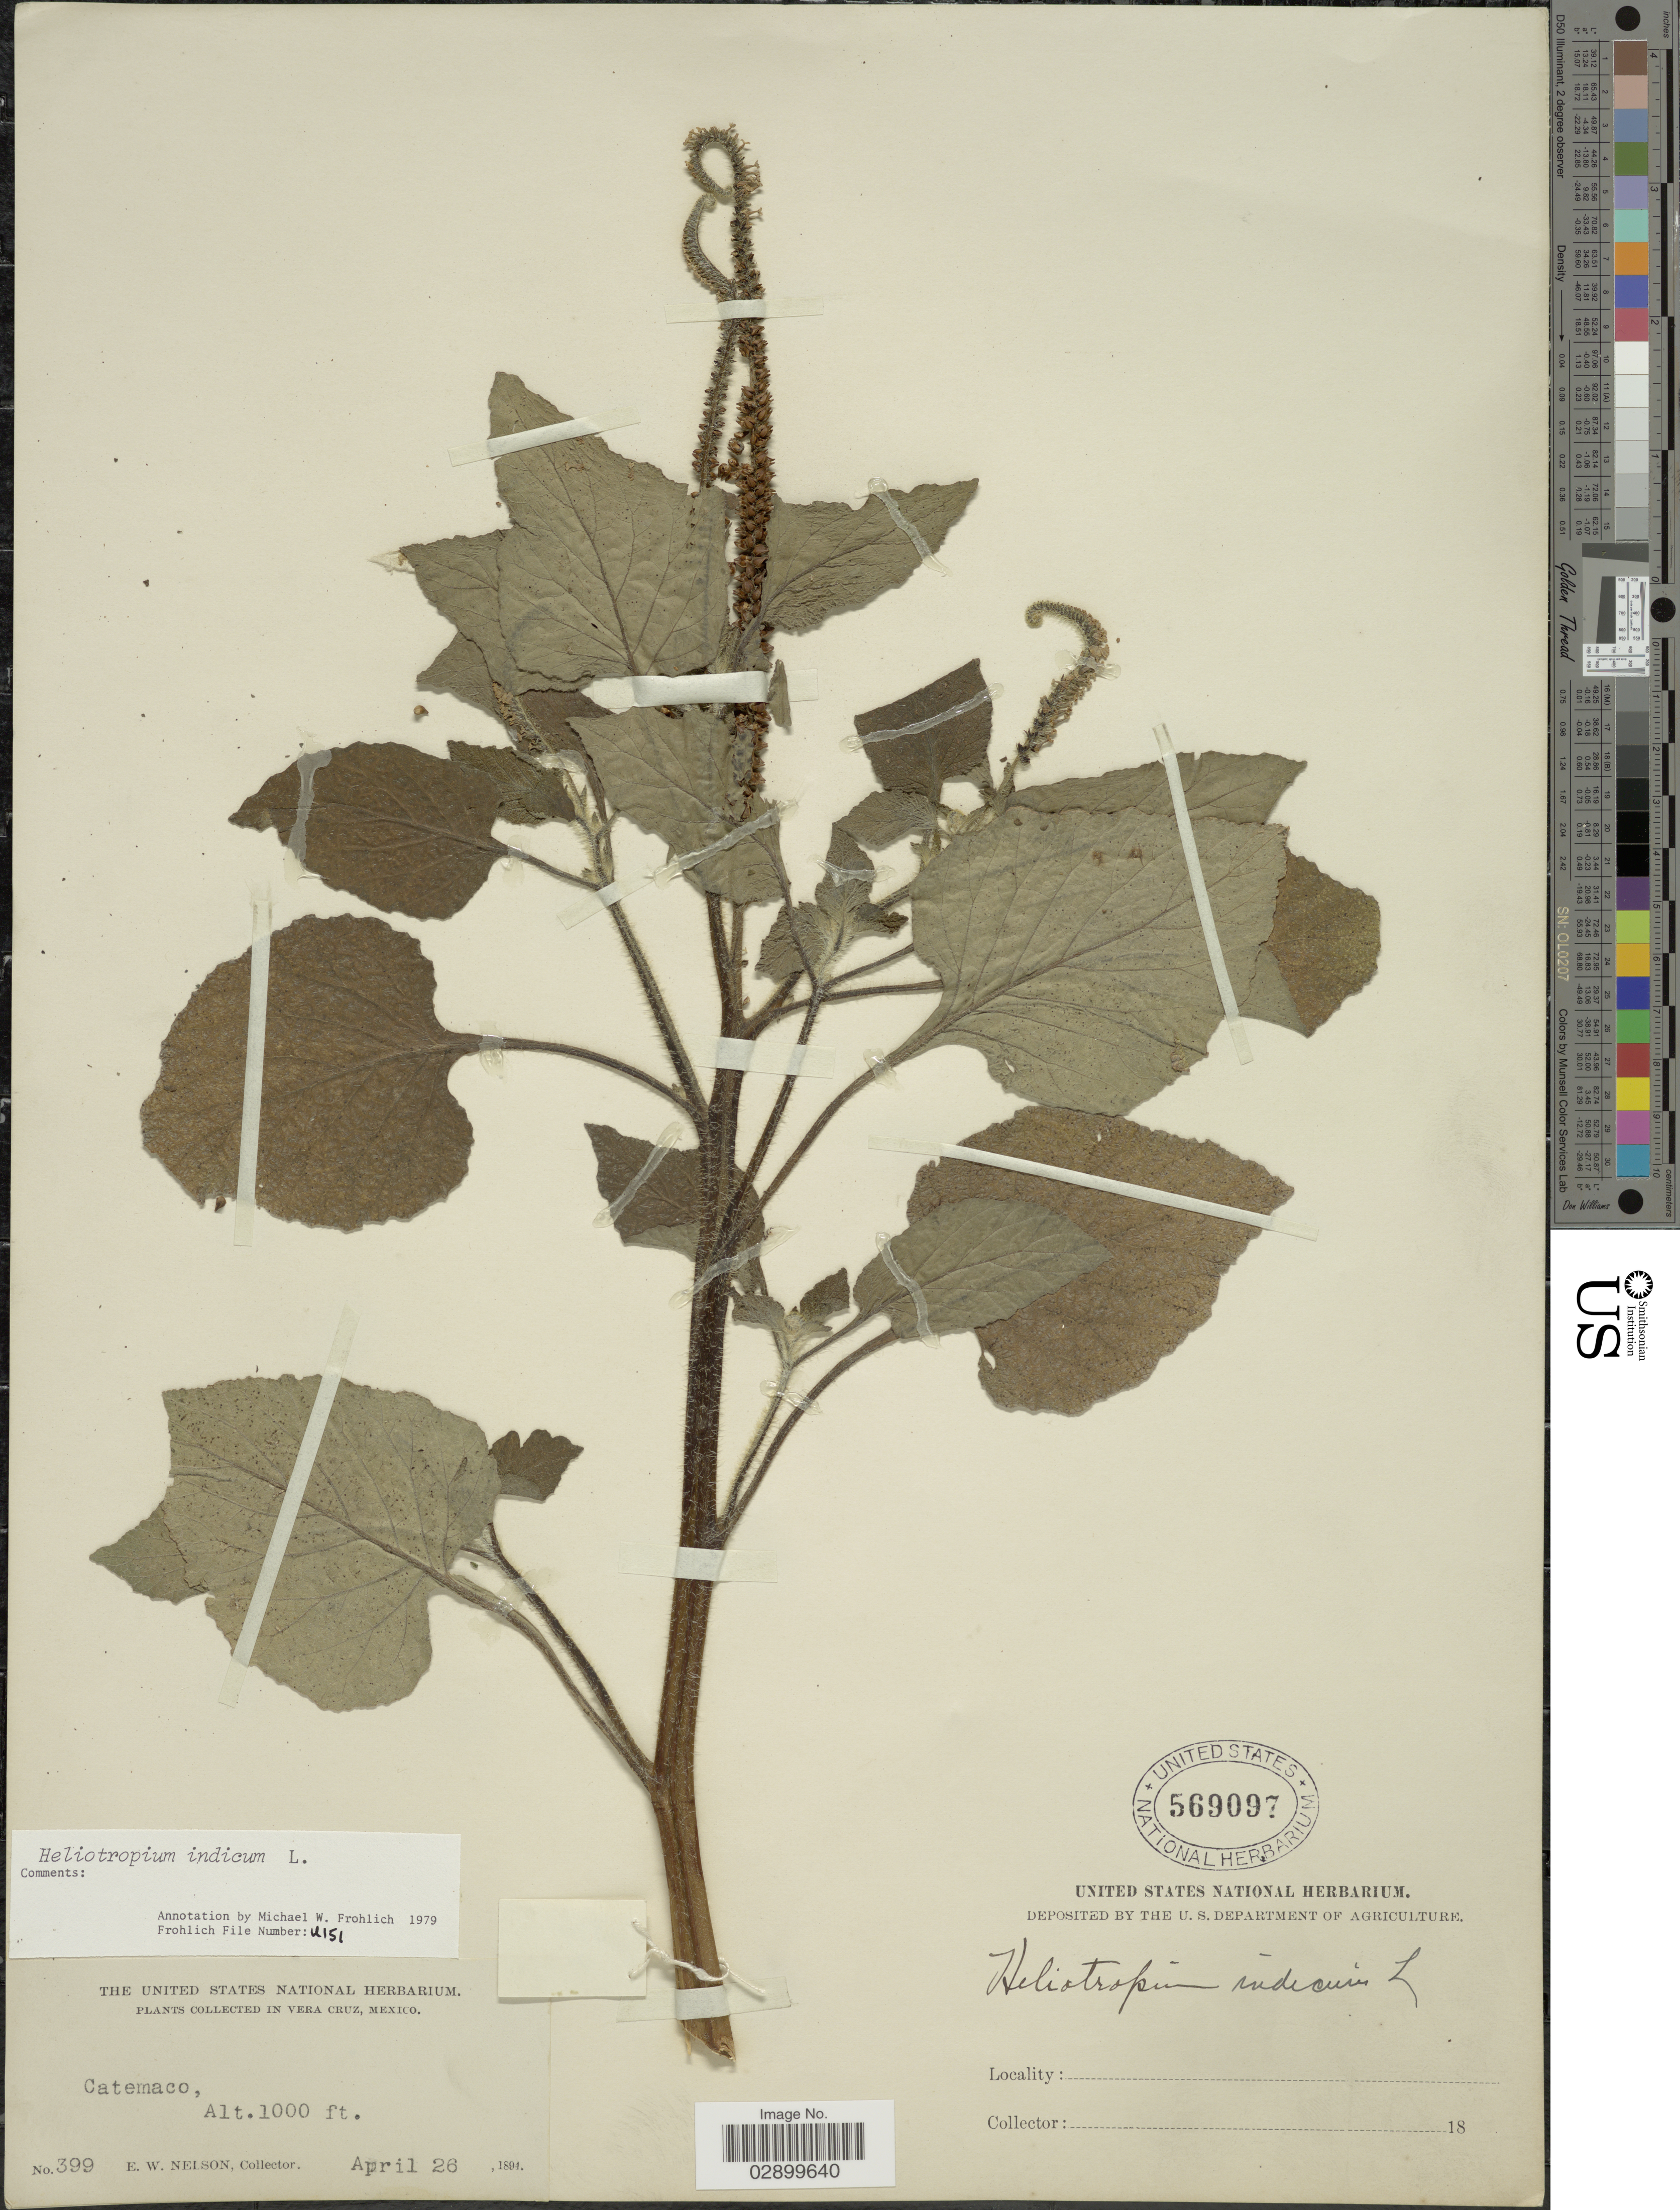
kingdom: Plantae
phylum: Tracheophyta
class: Magnoliopsida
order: Boraginales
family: Heliotropiaceae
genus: Heliotropium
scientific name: Heliotropium indicum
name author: L.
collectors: E. W. Nelson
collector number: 399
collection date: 1894-04-26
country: Mexico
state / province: Veracruz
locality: In Vera Cruz, Catemaco.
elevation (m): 305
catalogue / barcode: US 569097